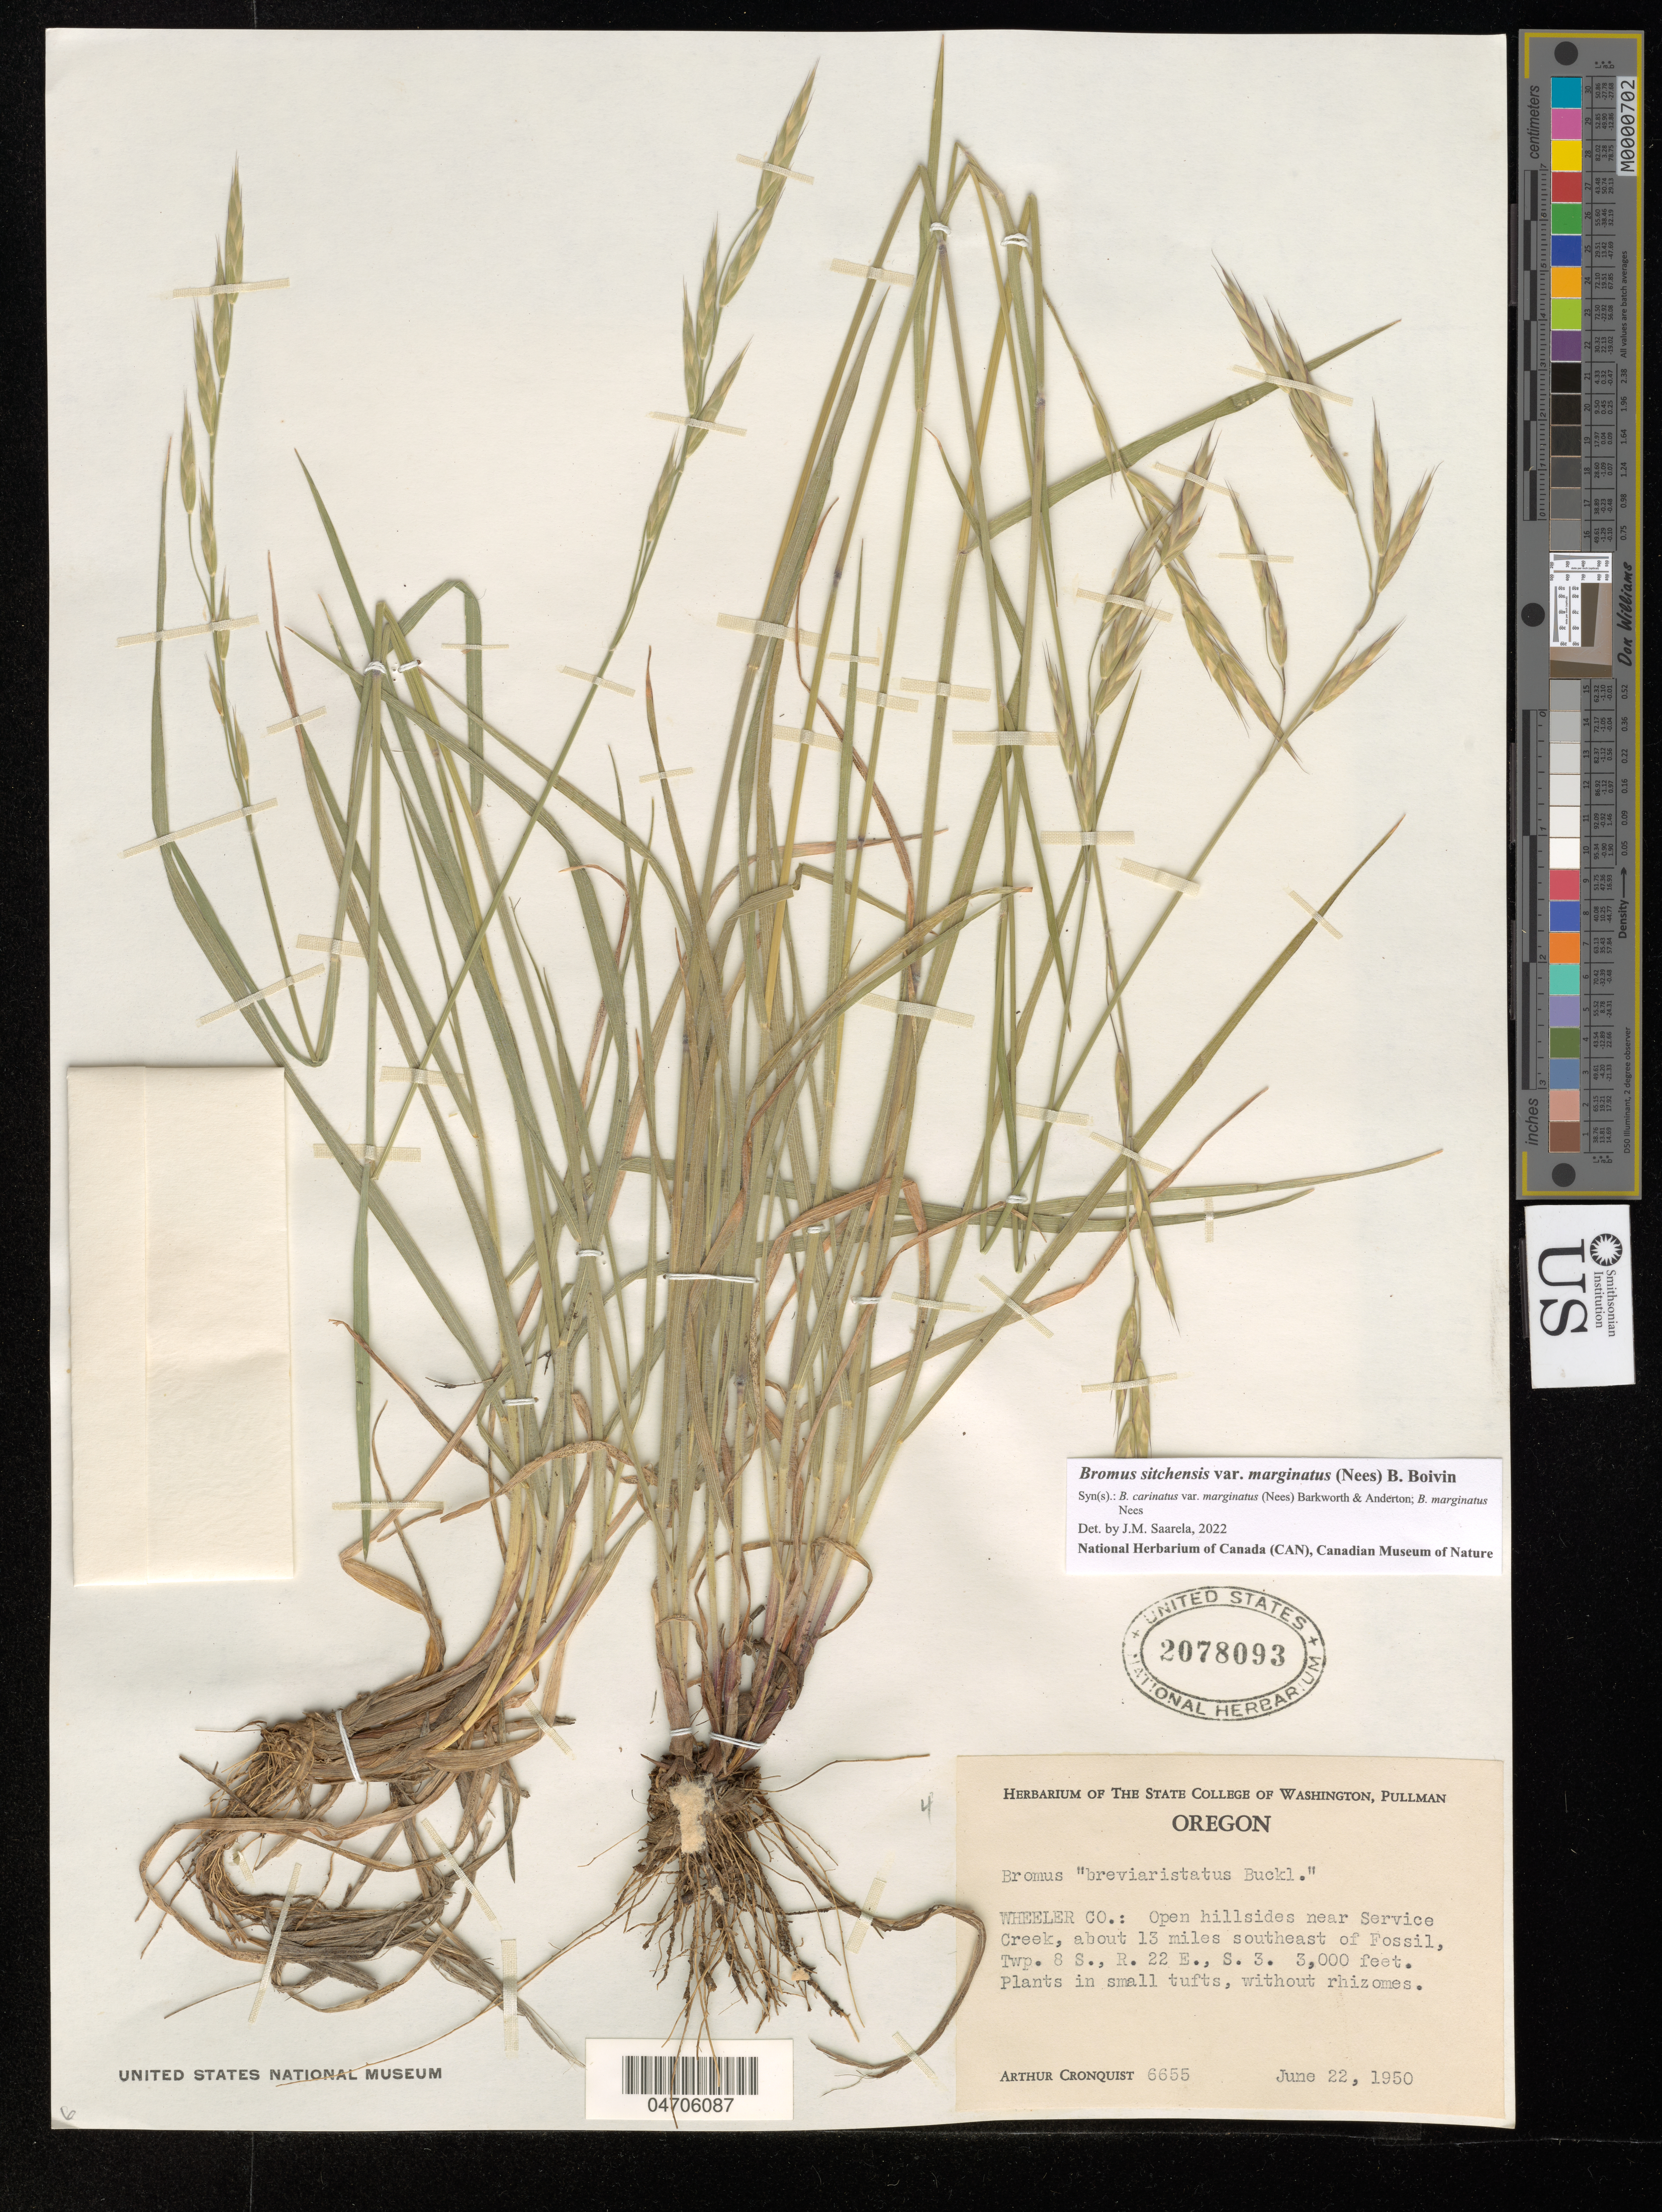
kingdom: Plantae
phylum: Tracheophyta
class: Liliopsida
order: Poales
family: Poaceae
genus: Bromus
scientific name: Bromus sitchensis var. polyanthus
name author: (Scribn. ex Shear) R.E. Brainerd & Otting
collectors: A. J. Cronquist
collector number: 6655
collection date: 1950-06-22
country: United States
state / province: Oregon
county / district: Wheeler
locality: Wheeler Co.: Open hillsides near Service Creek, about 13 miles southeast of Fossil, Twp. 8 S., R. 22 E., S. 3.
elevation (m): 914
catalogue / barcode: US 2078093